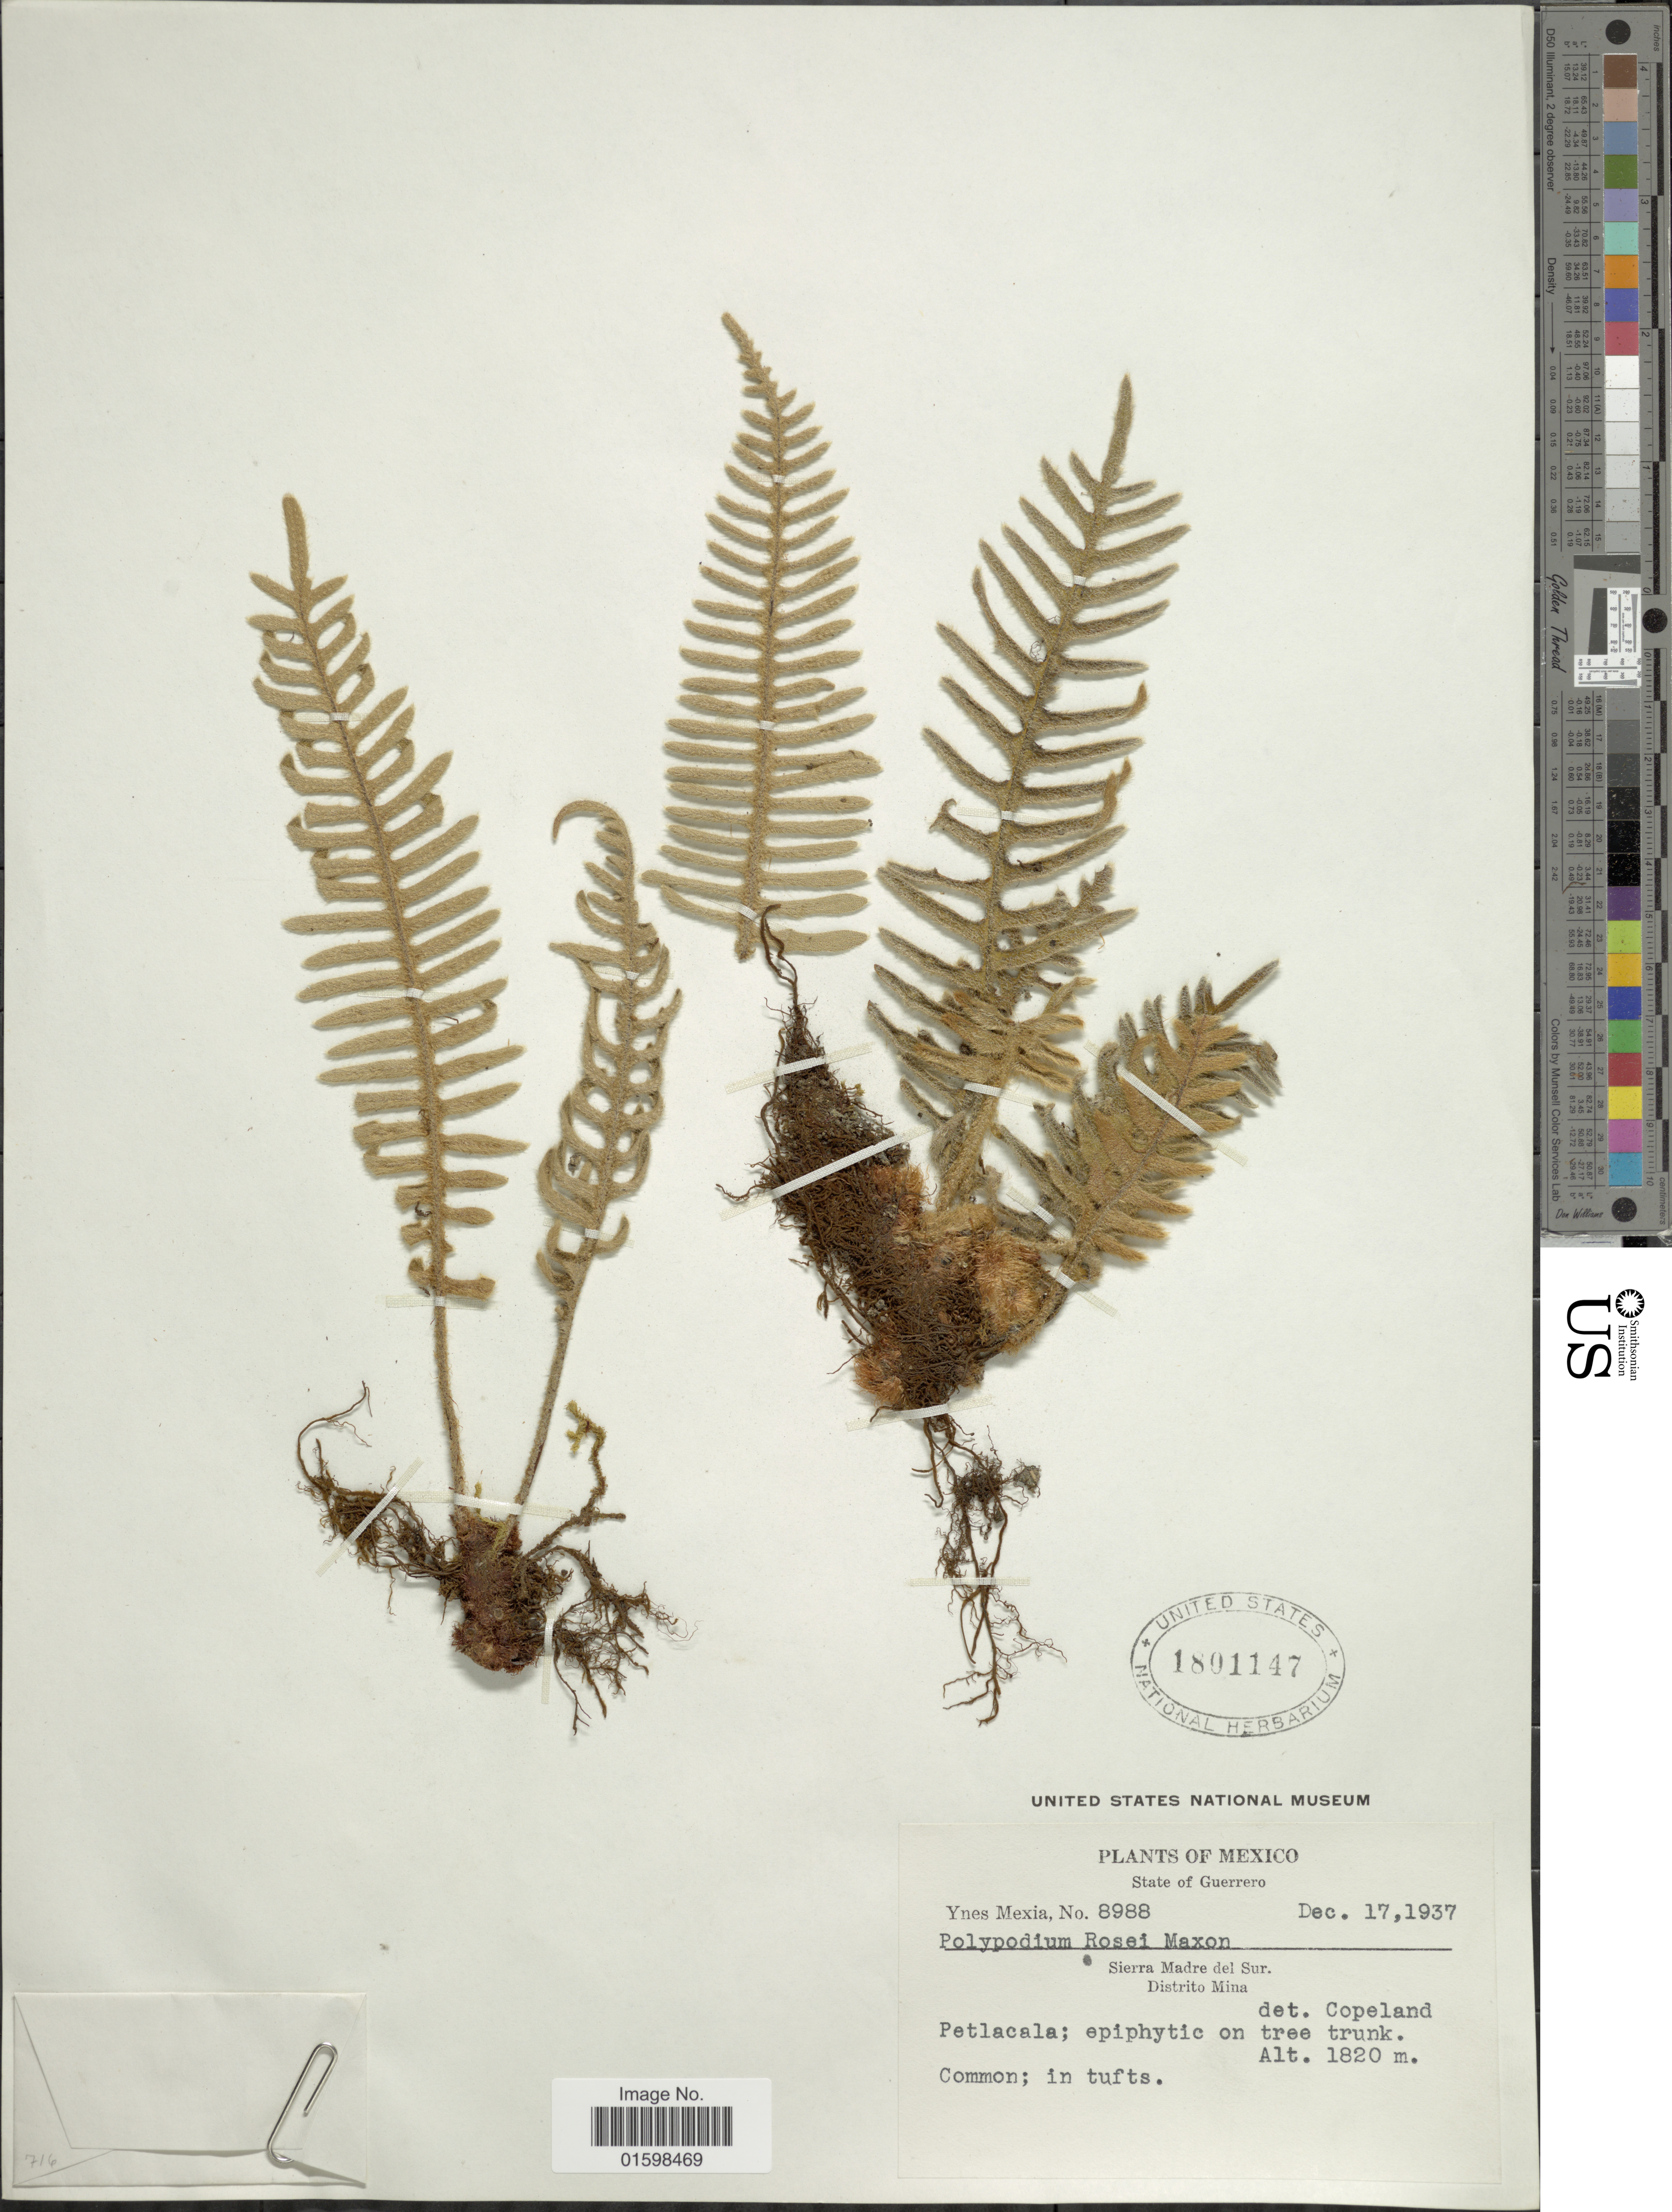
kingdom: Plantae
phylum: Tracheophyta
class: Polypodiopsida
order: Polypodiales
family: Polypodiaceae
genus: Pleopeltis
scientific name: Pleopeltis rosei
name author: (Maxon) A.R. Sm. & Tejero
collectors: Y. Mexia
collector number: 8988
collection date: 1937-12-17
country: Mexico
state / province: Guerrero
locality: State of Guerrero. Sierra Madre del Sur. Distrito Mina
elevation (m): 1820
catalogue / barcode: US 1801147